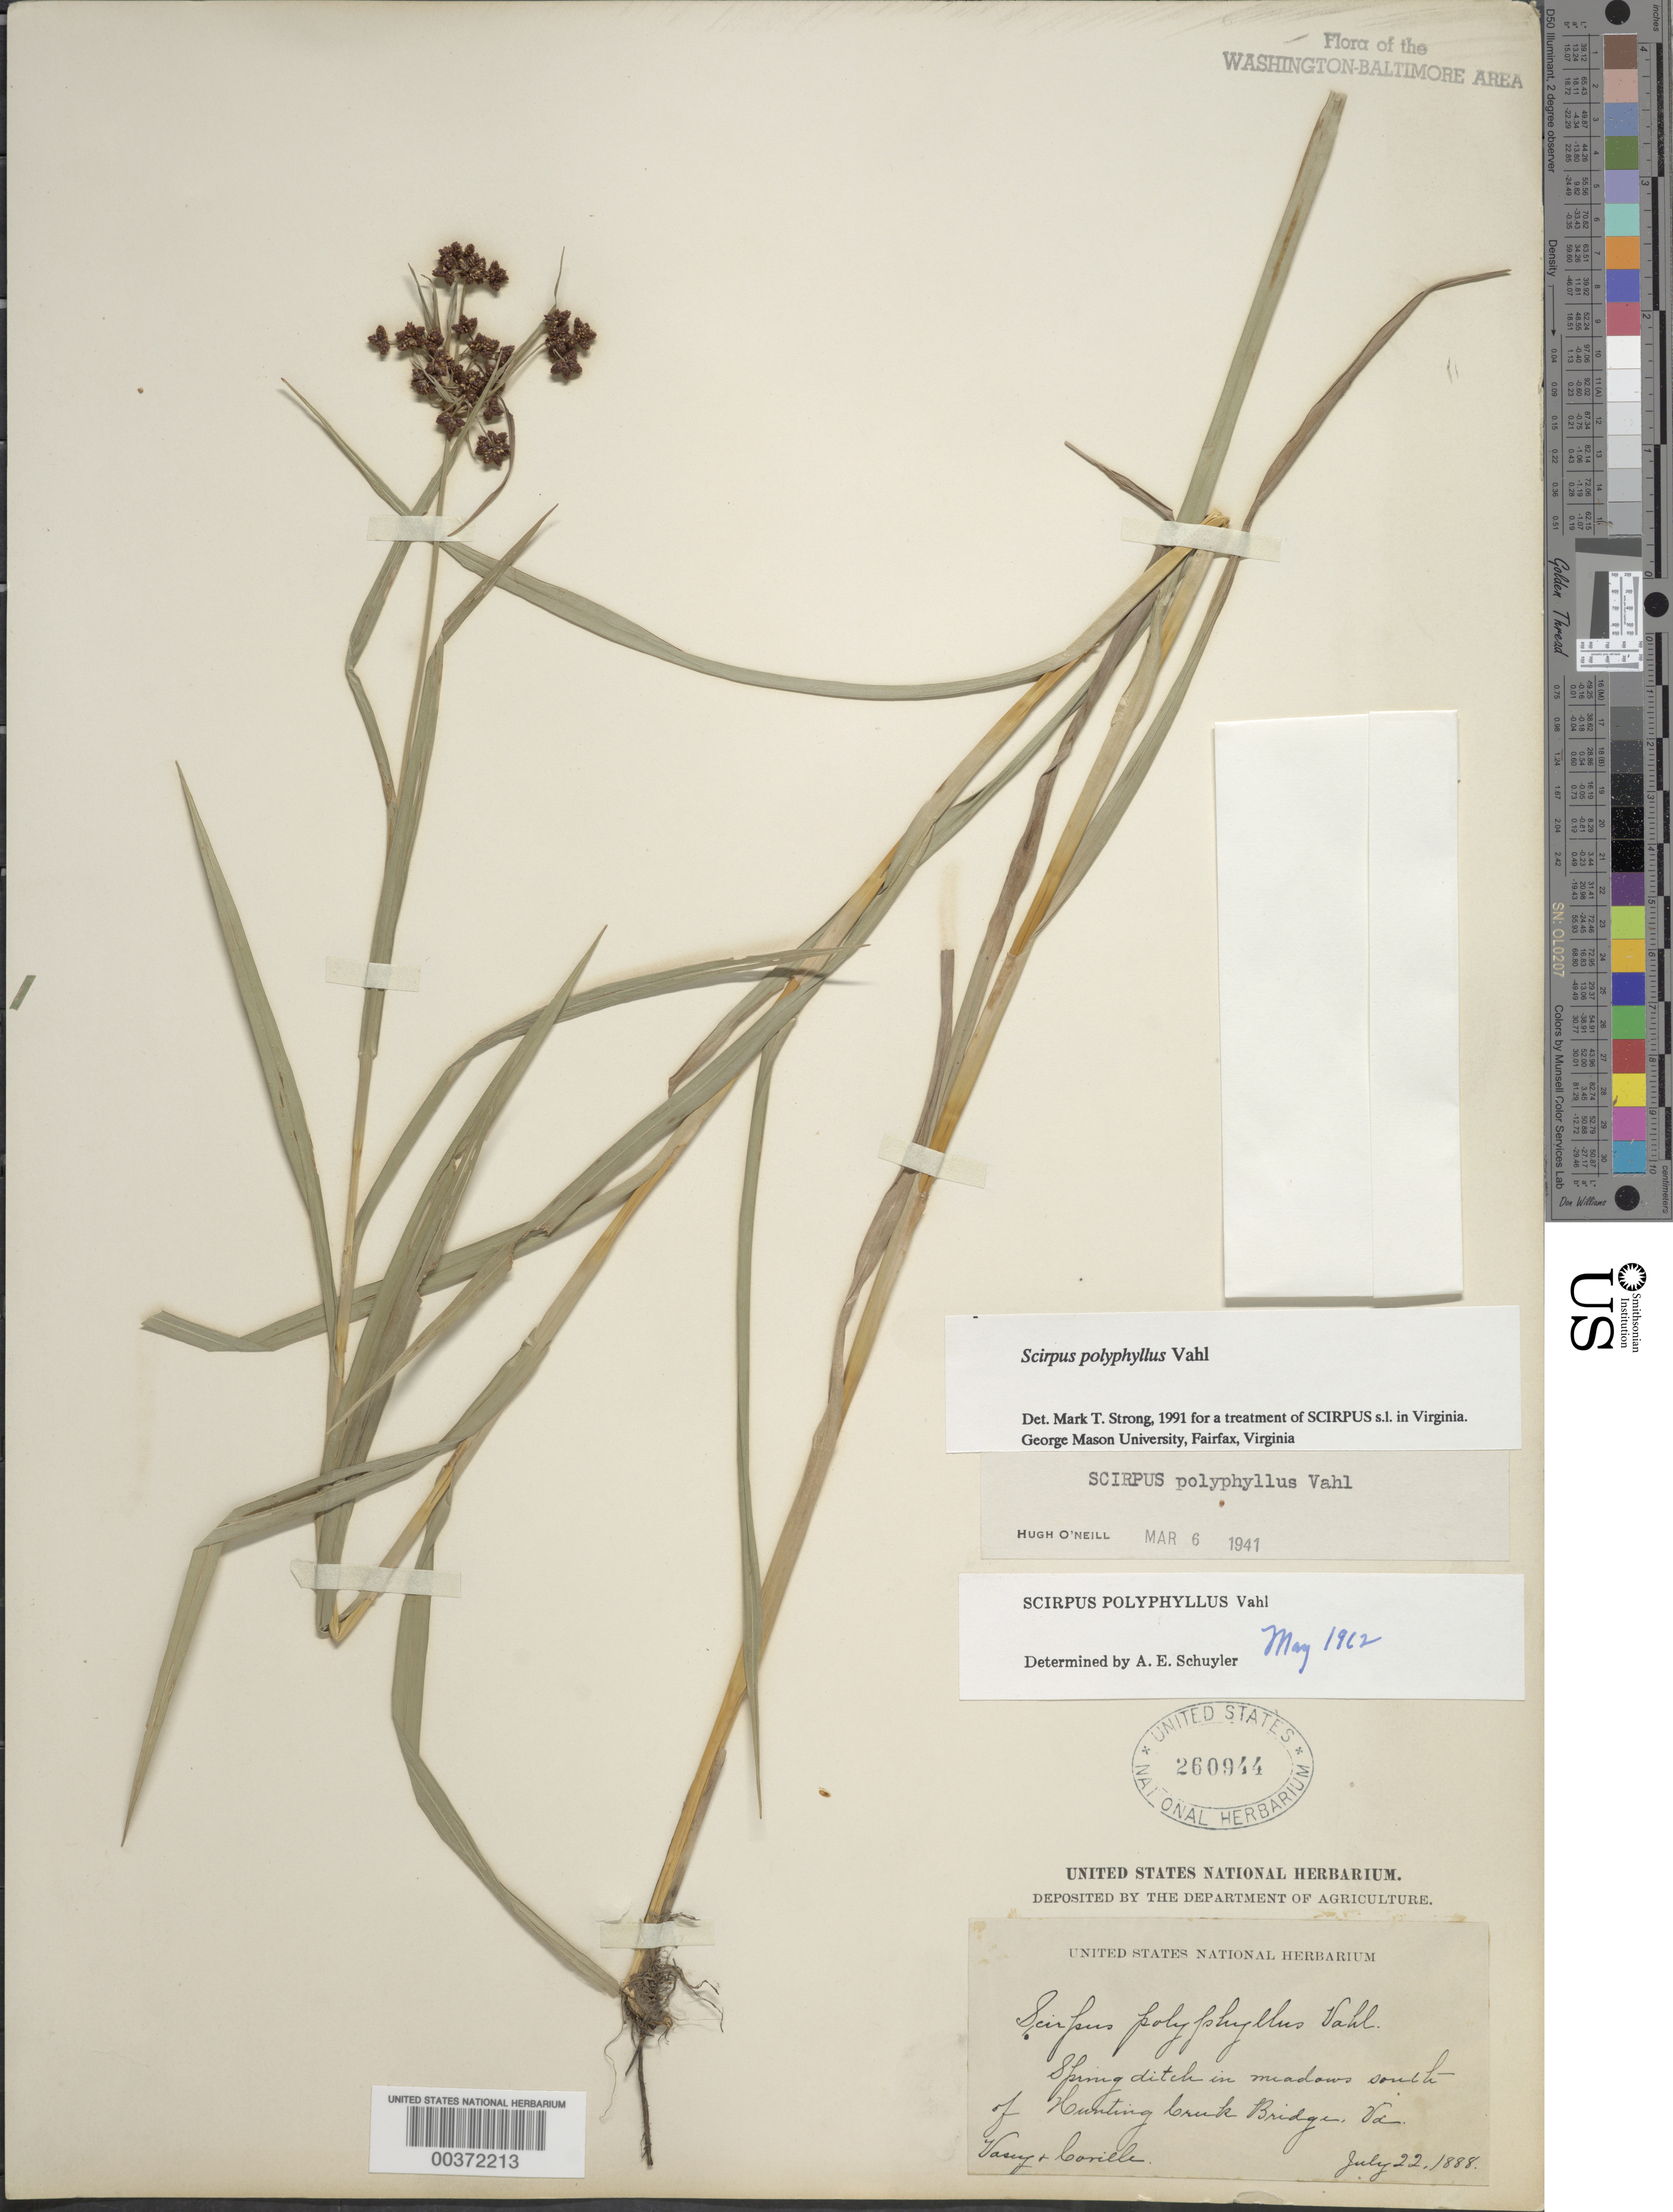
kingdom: Plantae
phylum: Tracheophyta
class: Liliopsida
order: Poales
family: Cyperaceae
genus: Scirpus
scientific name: Scirpus polyphyllus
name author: Vahl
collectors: G. R. Vasey & F. V. Coville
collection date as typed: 22 Jul 1888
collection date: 1888-07-22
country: United States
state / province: Virginia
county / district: Fairfax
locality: S of Hunting Creek Bridge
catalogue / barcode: US 260944